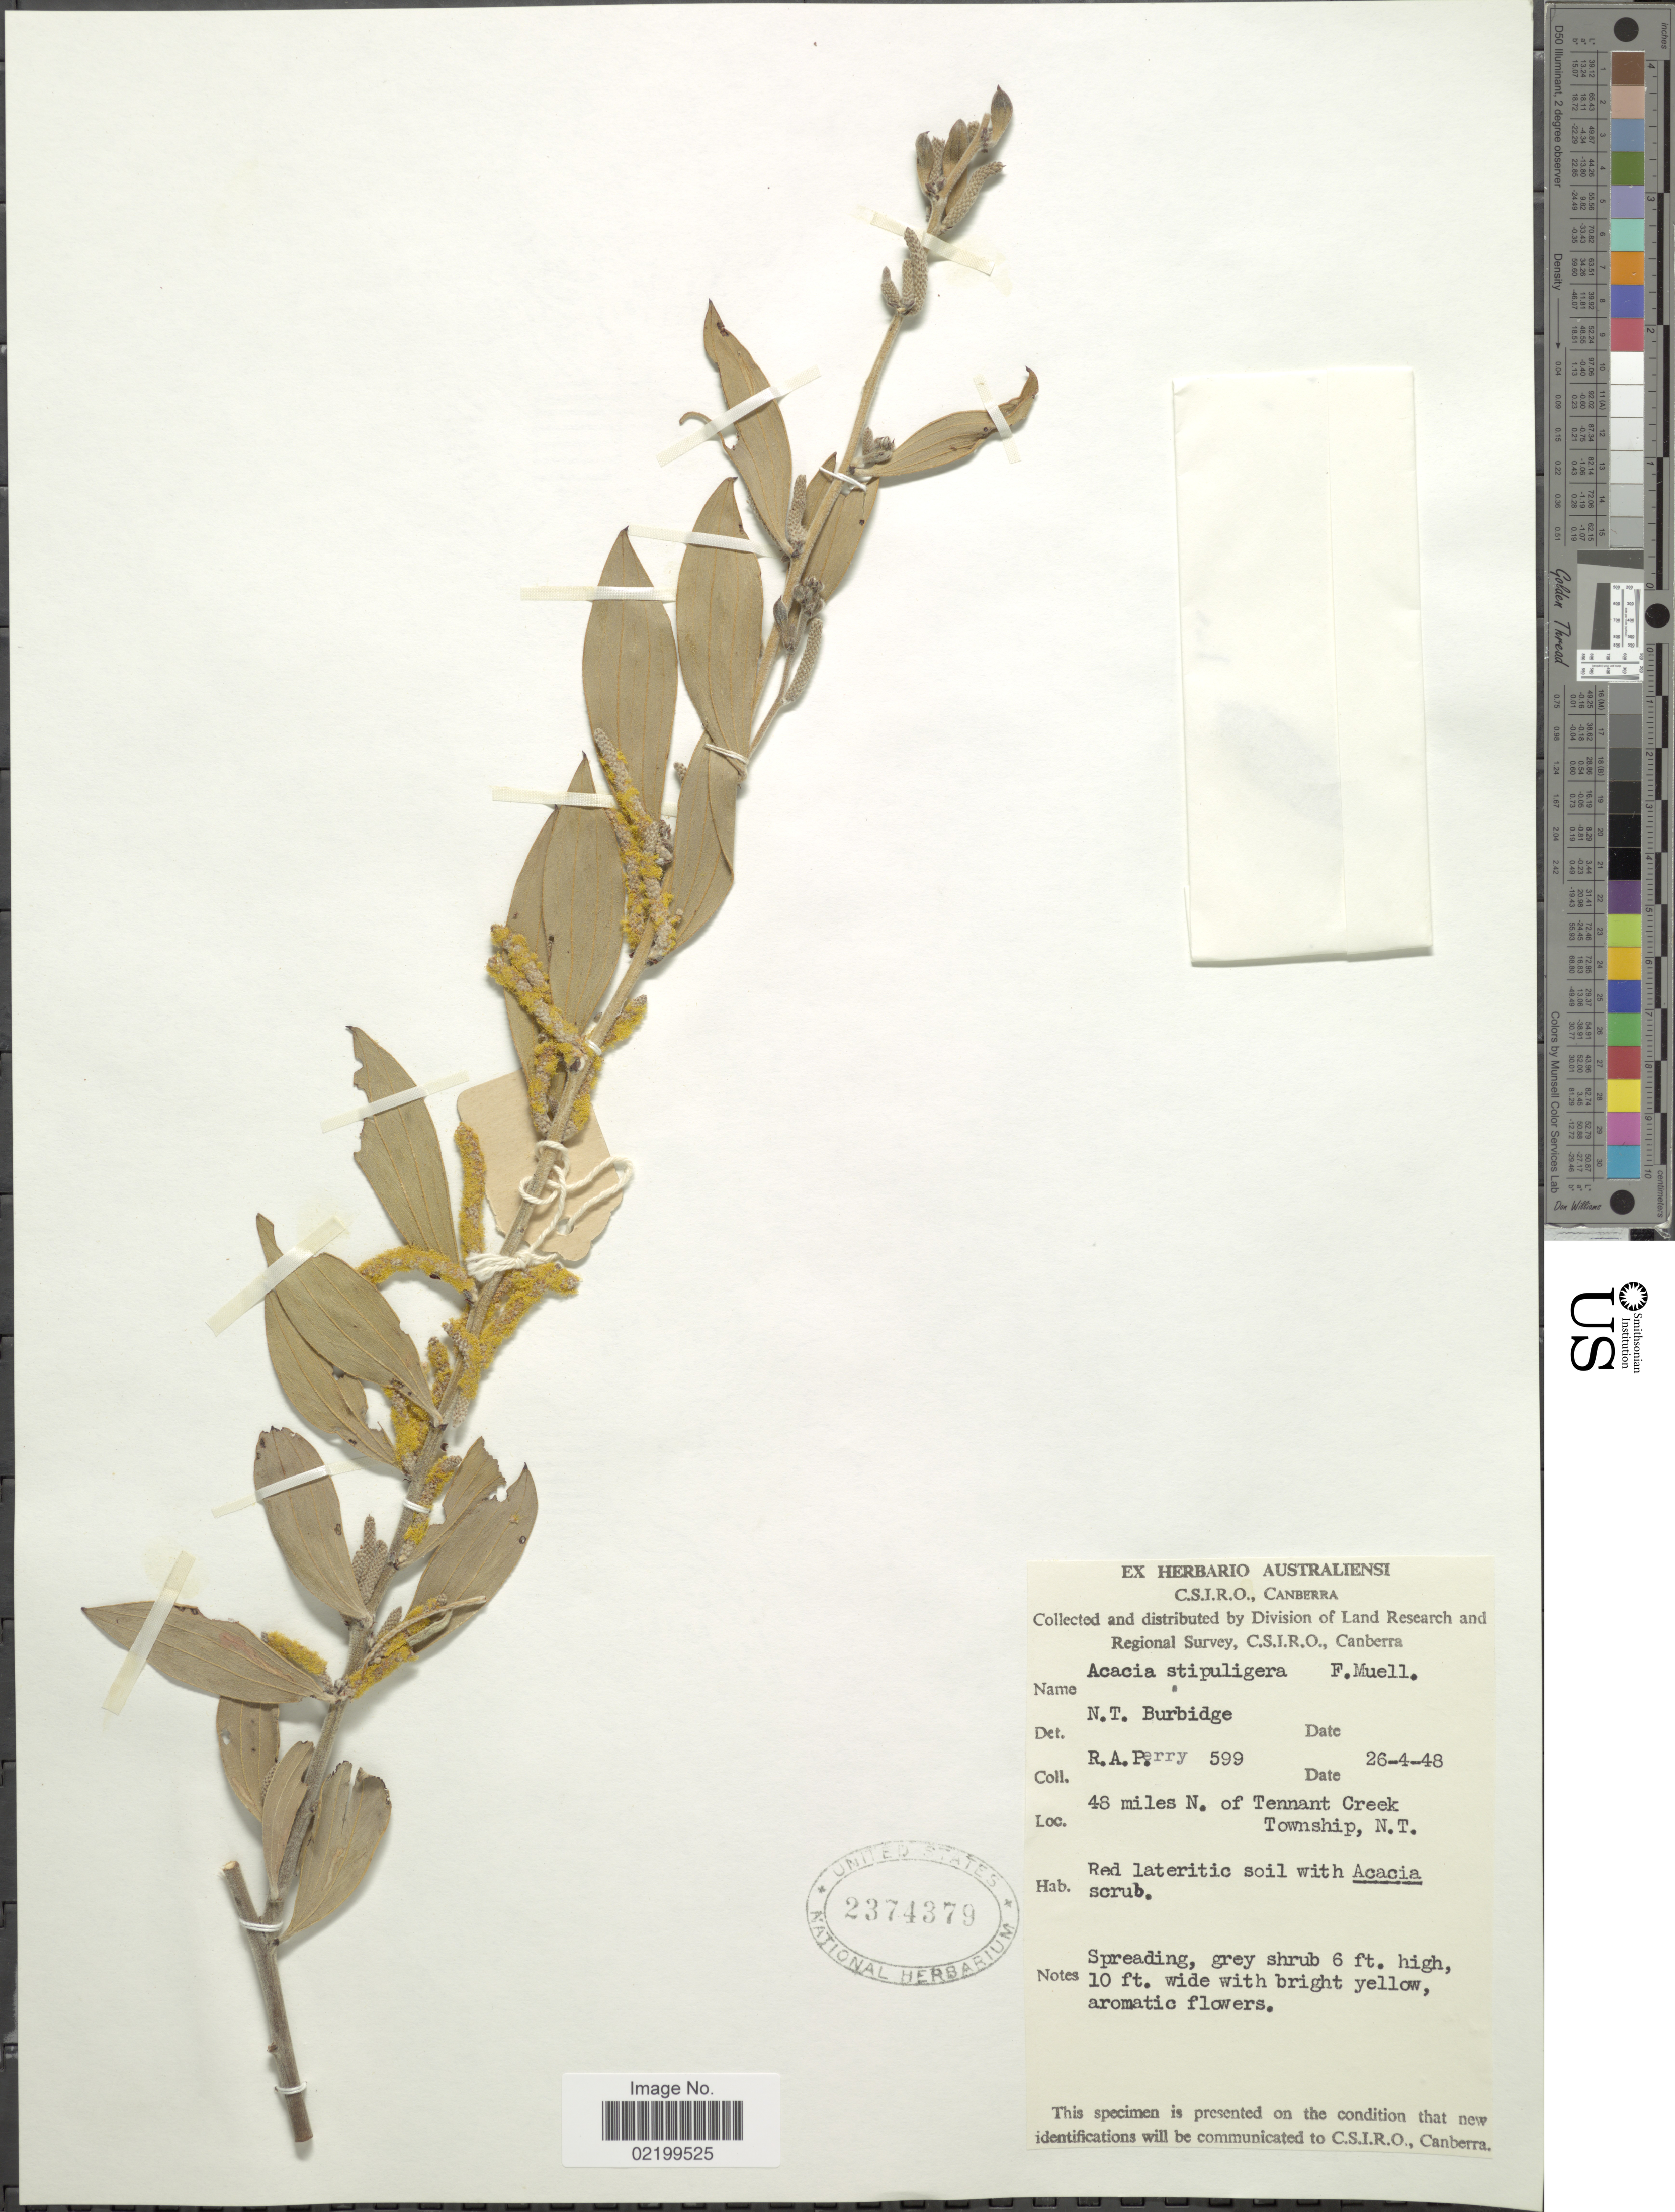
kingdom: Plantae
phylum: Tracheophyta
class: Magnoliopsida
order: Fabales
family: Fabaceae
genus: Acacia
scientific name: Acacia stipuligera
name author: F. Muell.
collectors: A. Perry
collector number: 599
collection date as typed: Transcribed d/m/y: 26/4/48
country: Australia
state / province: Northern Territory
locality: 48 miles N. of Tennant Creek Township, N.T.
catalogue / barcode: US 2374379